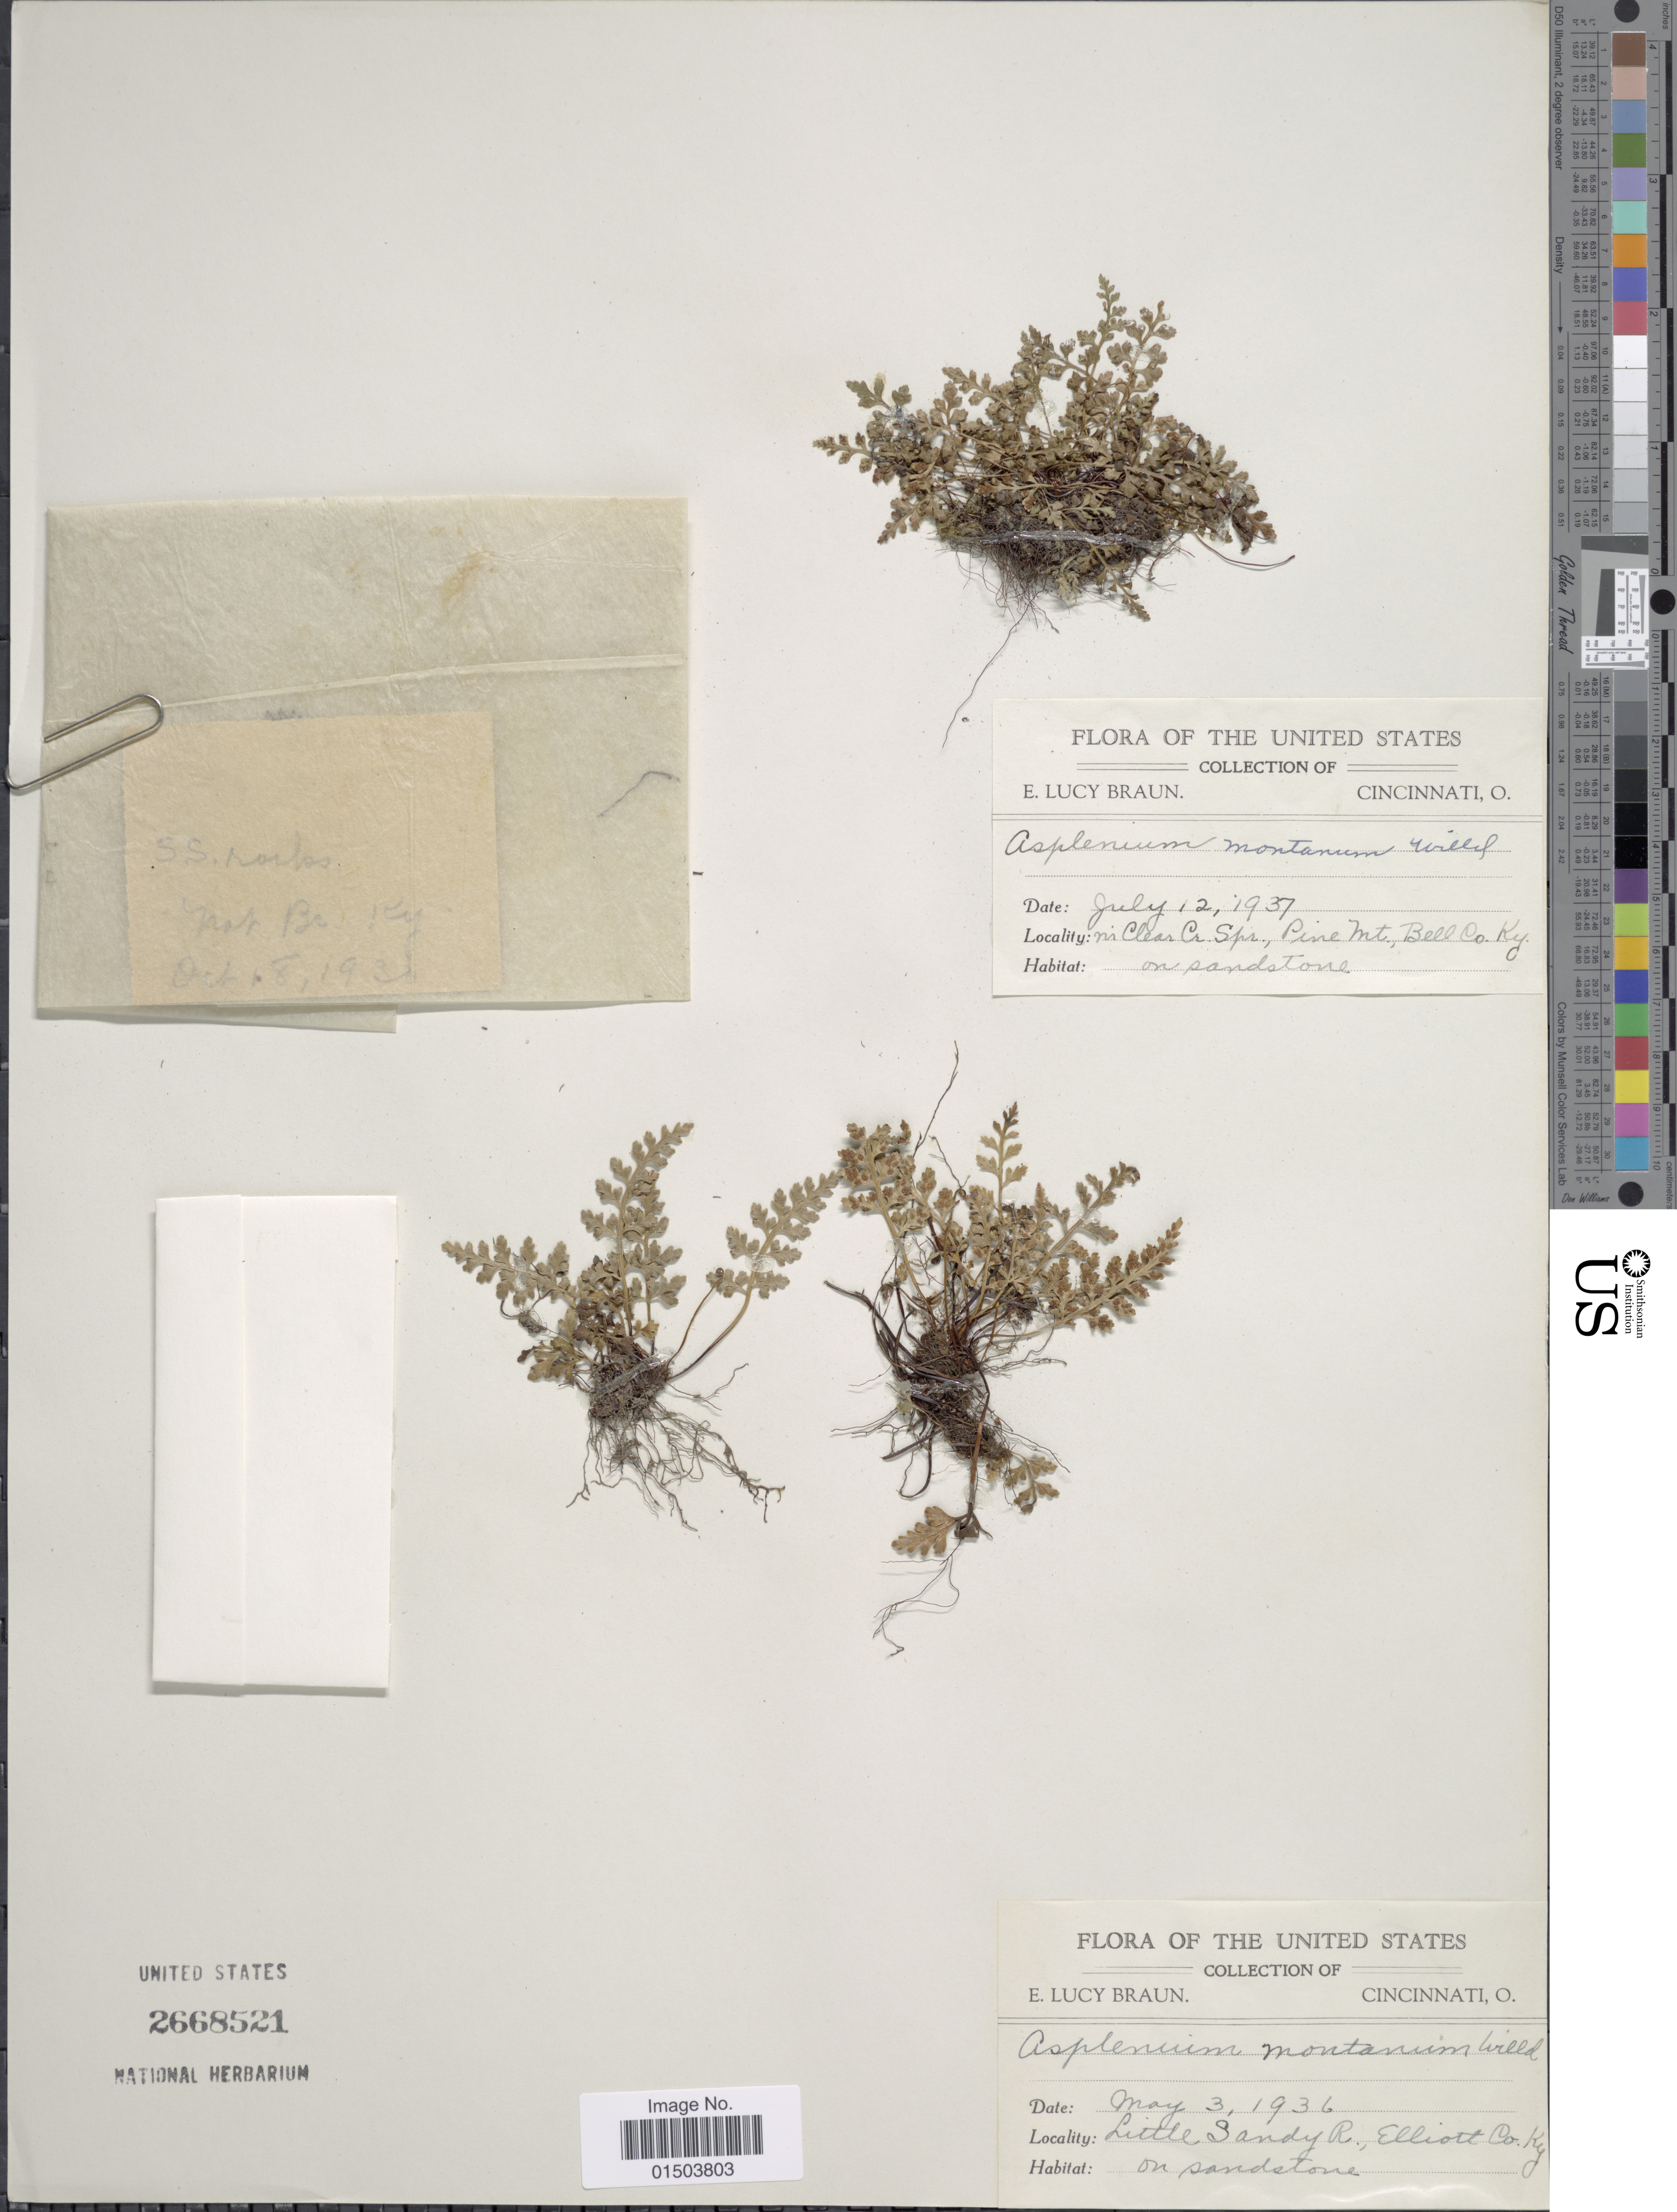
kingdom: Plantae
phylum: Tracheophyta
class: Polypodiopsida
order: Polypodiales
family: Aspleniaceae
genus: Asplenium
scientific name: Asplenium montanum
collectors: E. L. Braun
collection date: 1936-08-03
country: United States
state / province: Kentucky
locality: Cincinnati, O. Little Sandy R., Elliot Co.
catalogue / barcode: US 2668521